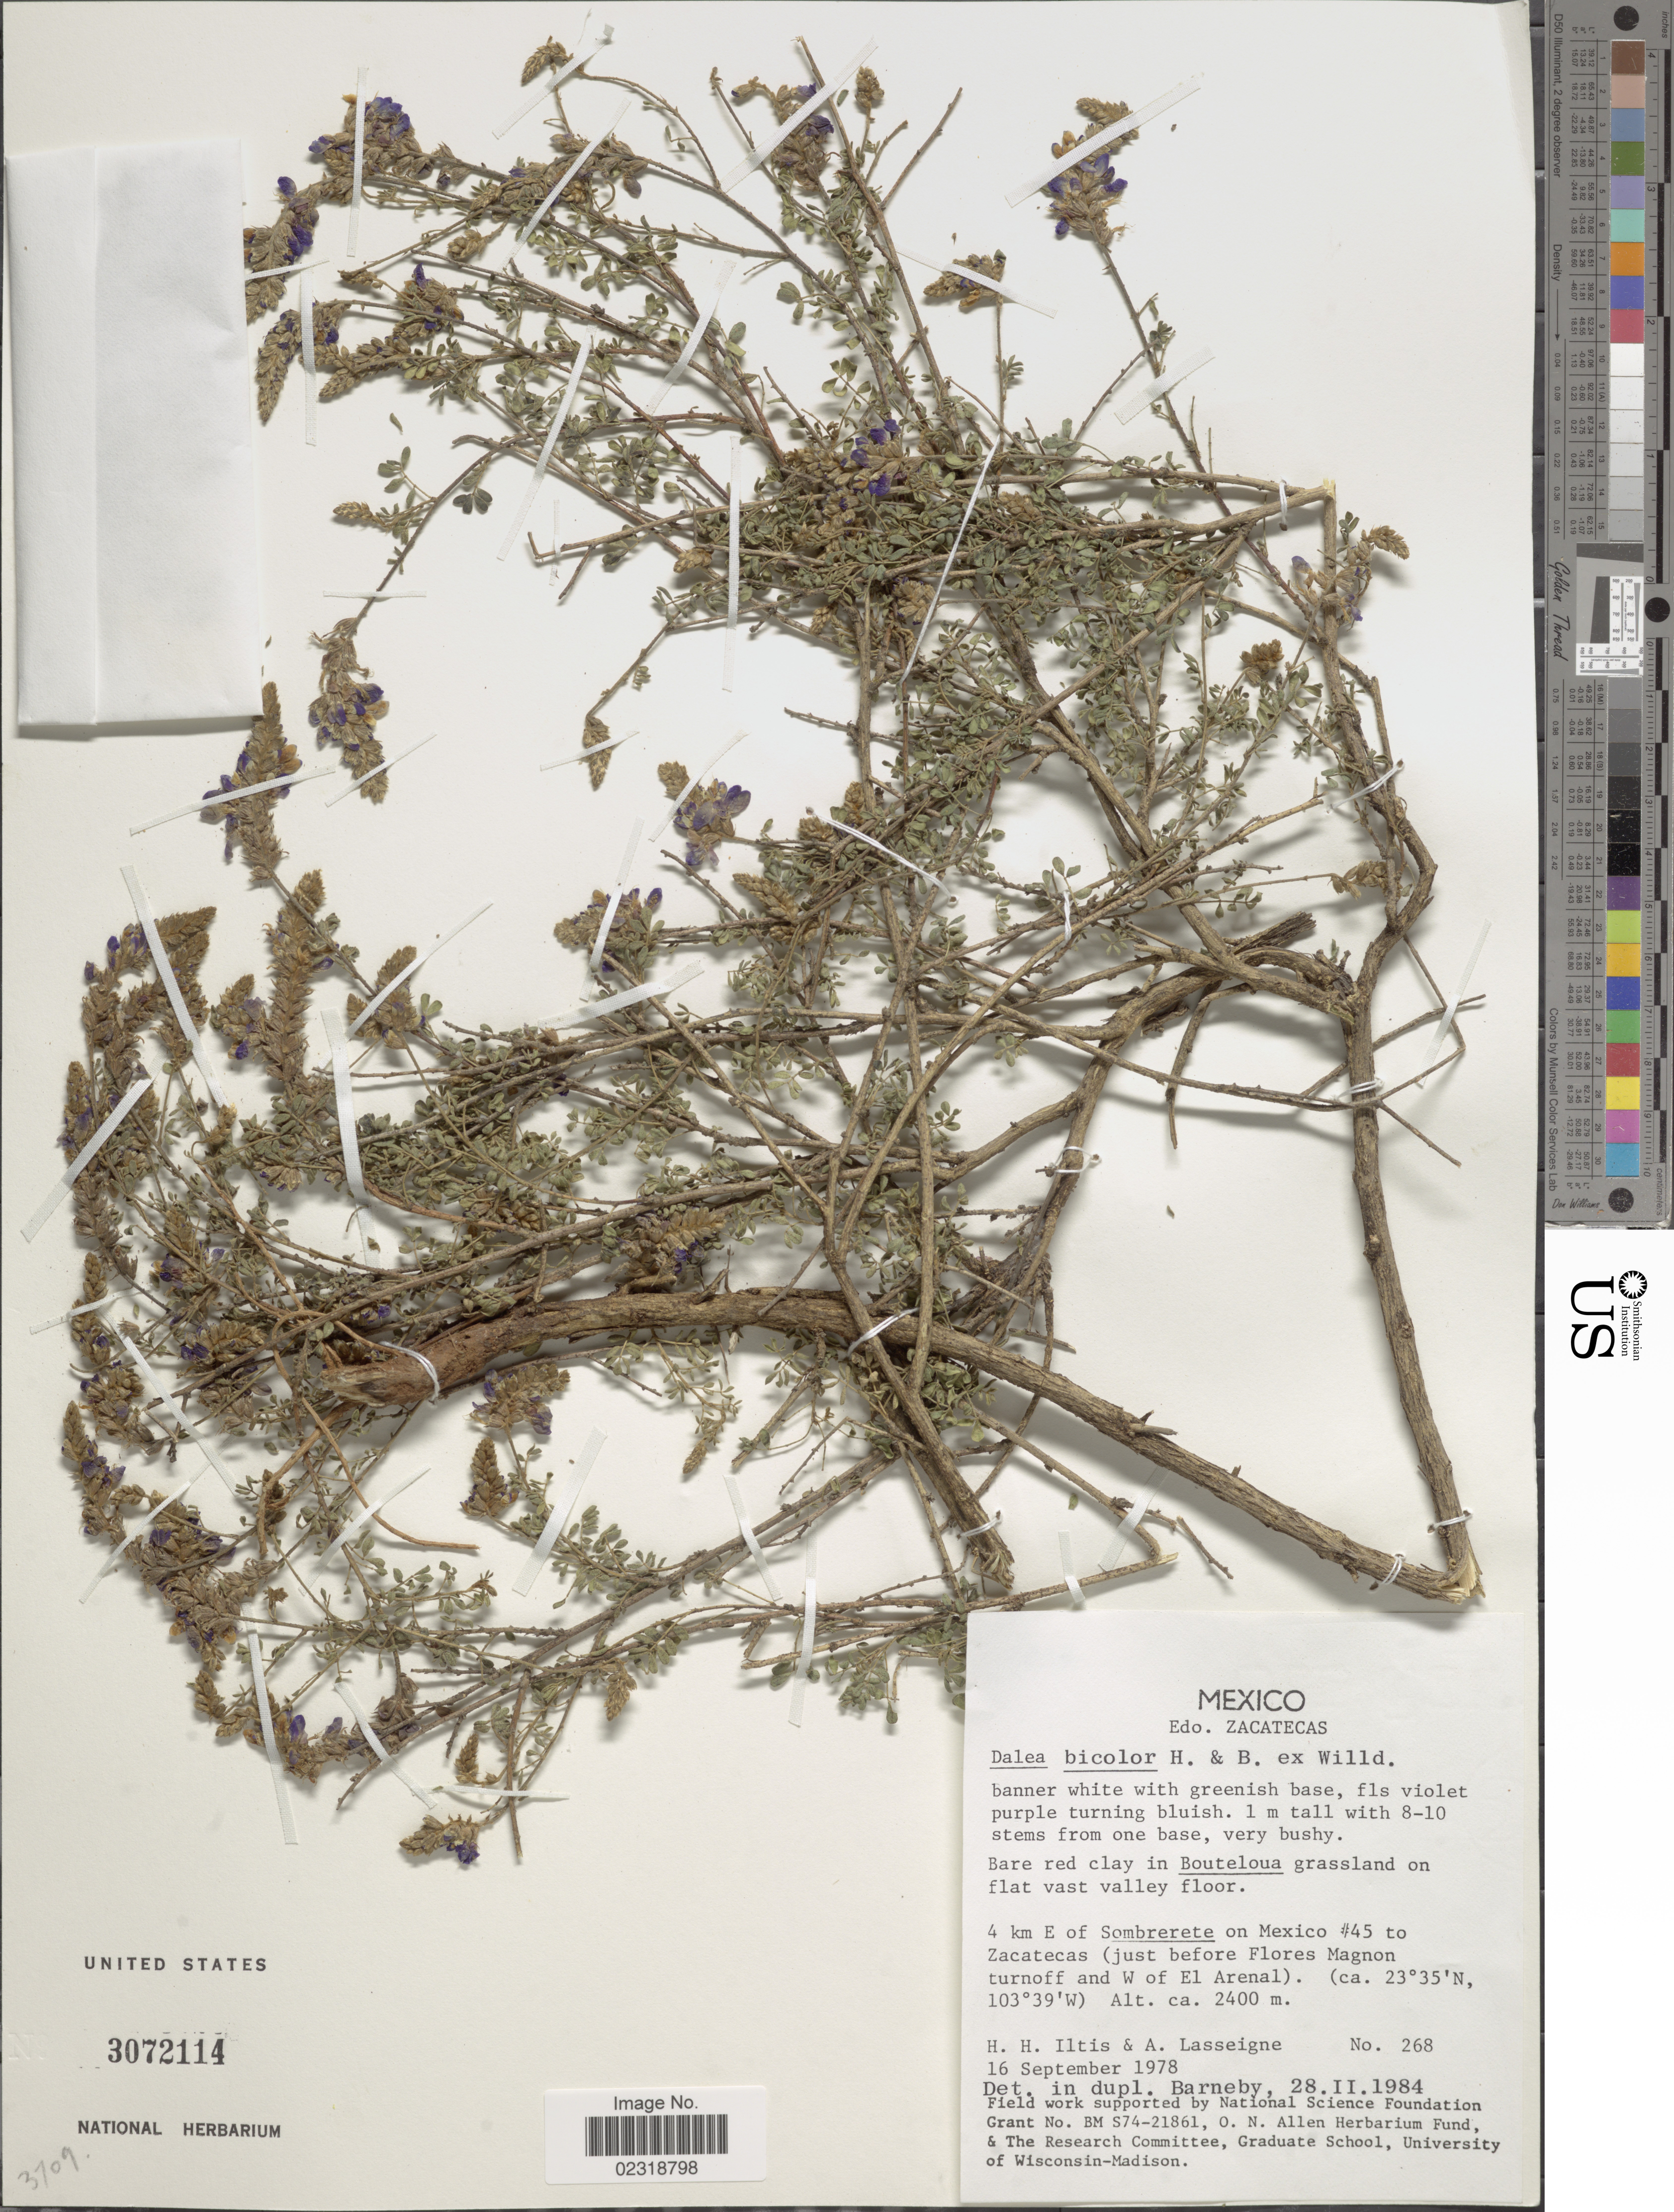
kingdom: Plantae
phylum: Tracheophyta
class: Magnoliopsida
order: Fabales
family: Fabaceae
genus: Dalea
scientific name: Dalea bicolor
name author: Humb. & Bonpl. ex Willd.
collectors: H. H. Iltis & A. Lasseigne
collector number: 268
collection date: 1978-09-16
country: Mexico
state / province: Zacatecas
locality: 4 km E of Sombrererte on Mexico #45 to Zacatecas (just before Flores Magnon turnoff and W of El Arenal).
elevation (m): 2400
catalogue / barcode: US 3072114